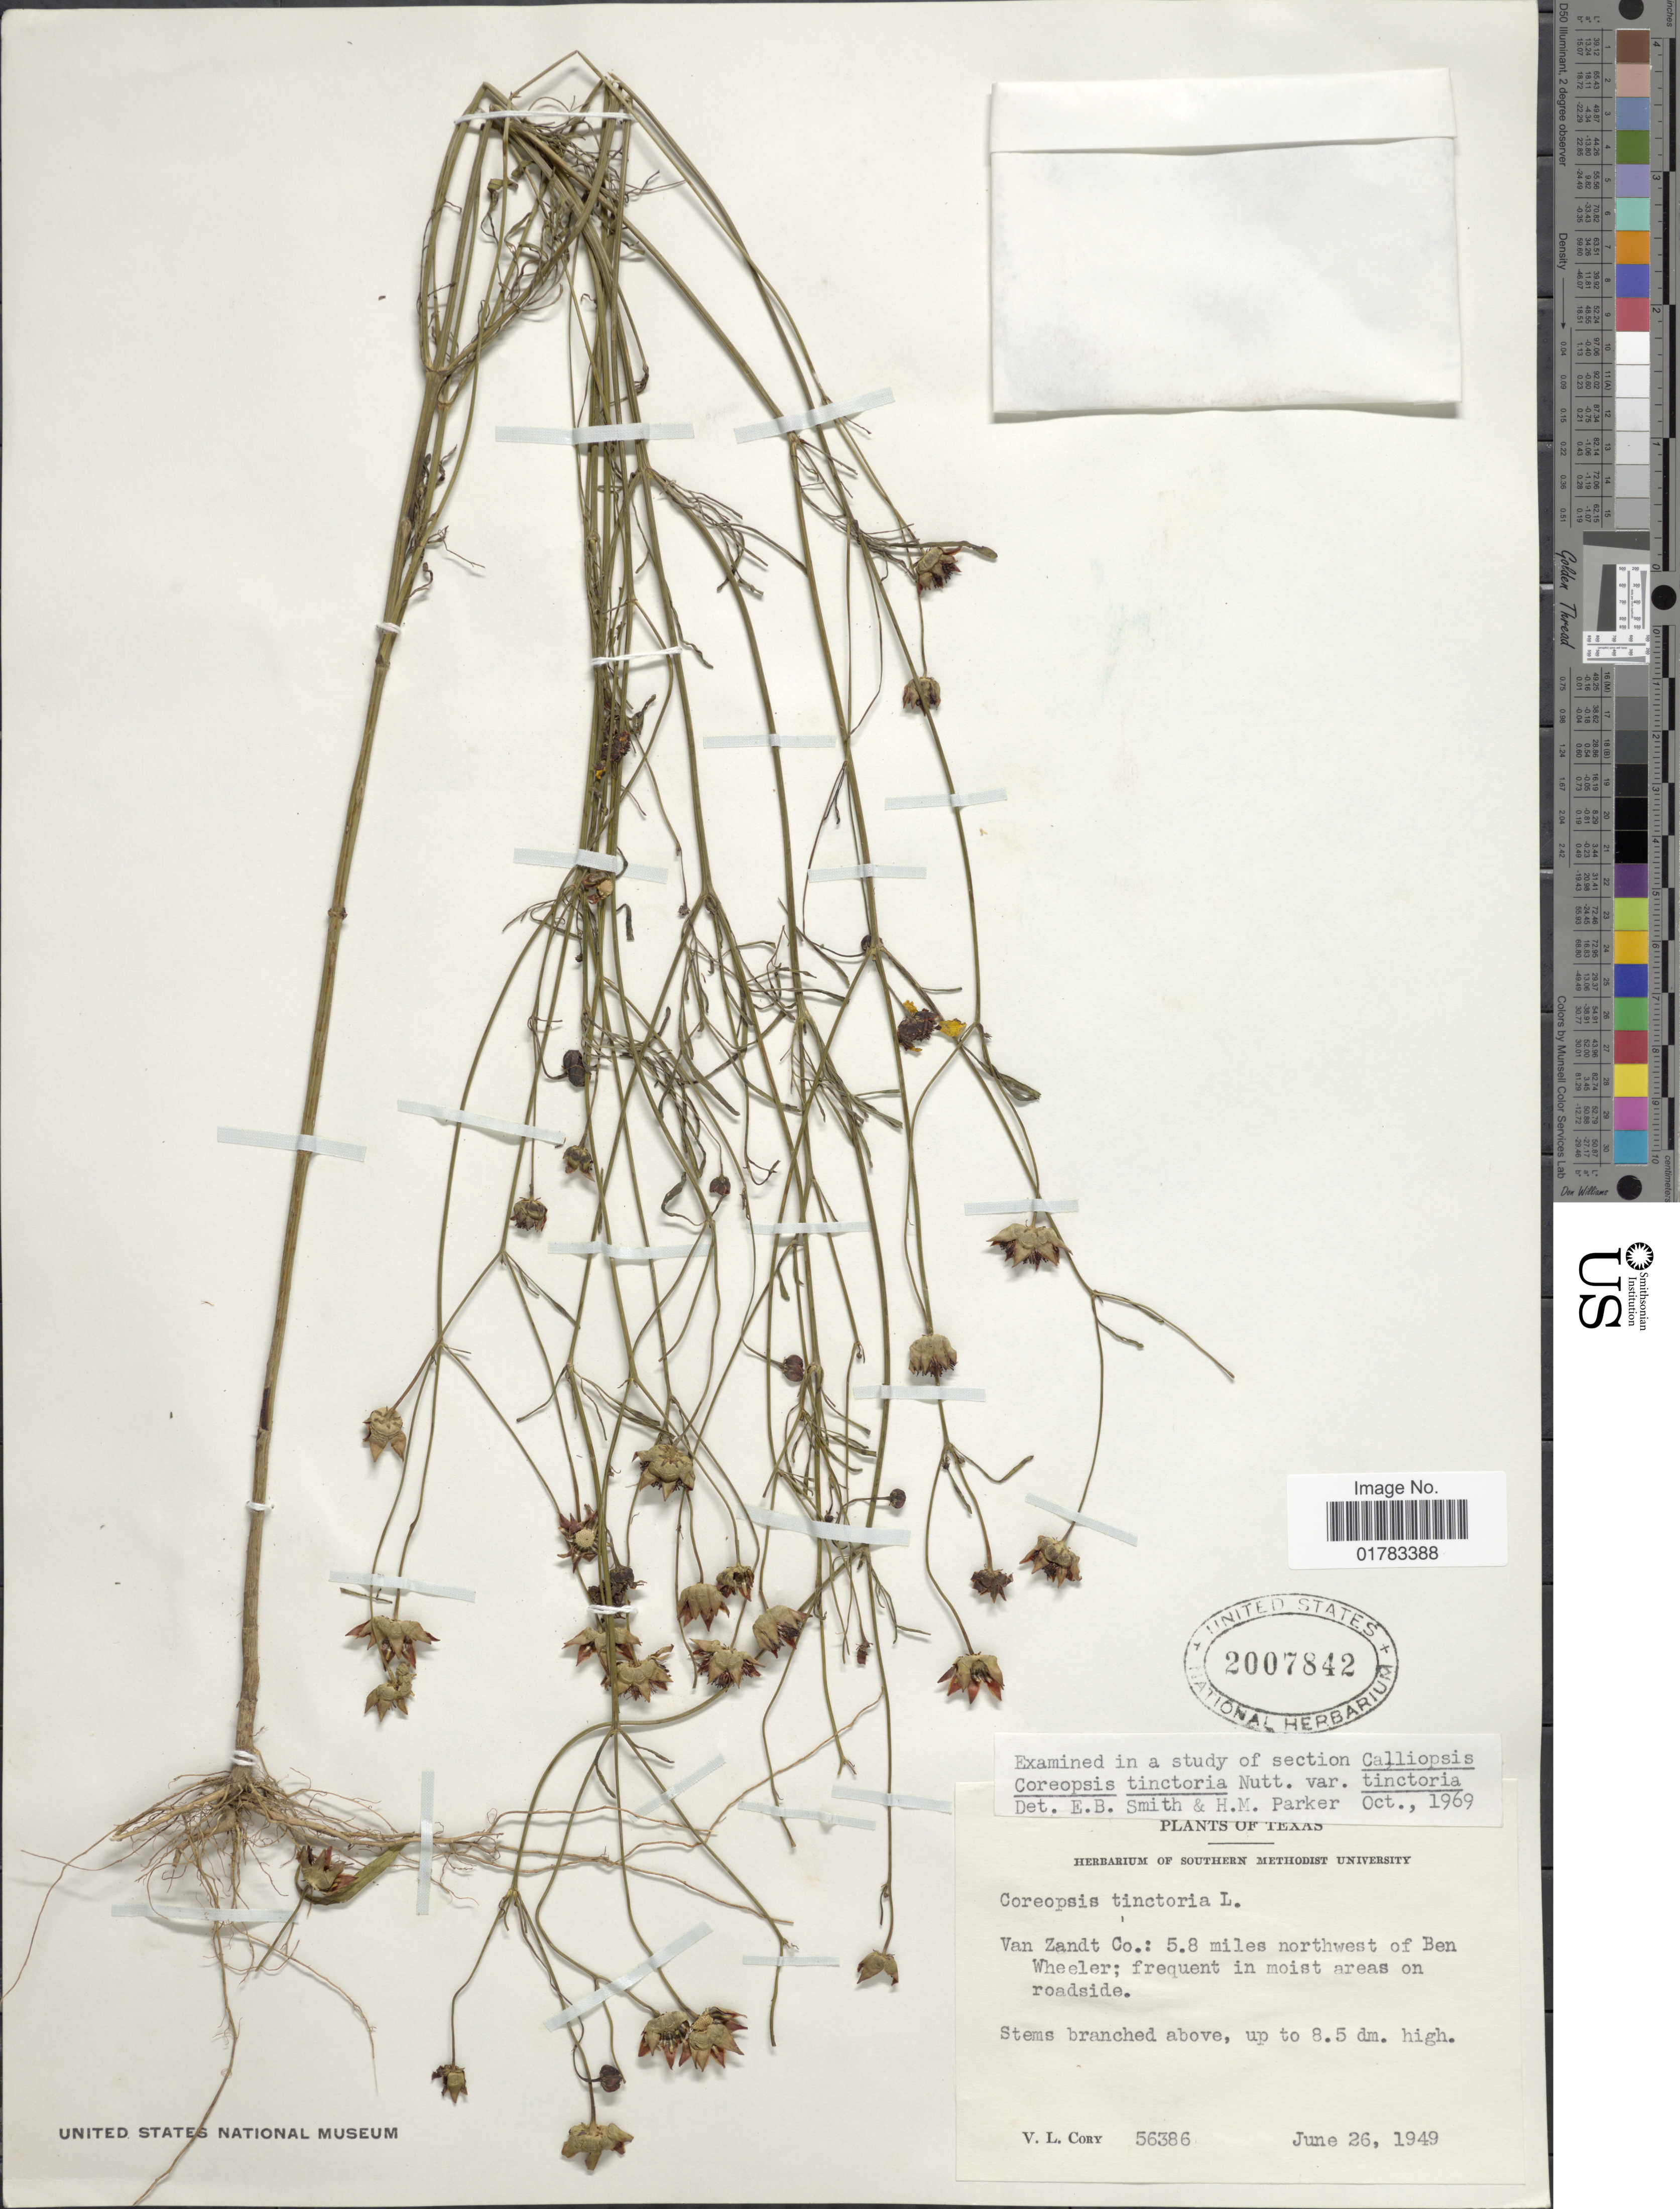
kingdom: Plantae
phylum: Tracheophyta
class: Magnoliopsida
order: Asterales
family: Asteraceae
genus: Coreopsis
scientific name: Coreopsis tinctoria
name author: Nutt.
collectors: V. Cory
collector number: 56386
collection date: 1949-06-26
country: United States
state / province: Texas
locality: Van Zandt Co.: 5.8 miles northwest of Ben Wheeler; frequent in moist areas on roadside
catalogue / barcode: US 2007842